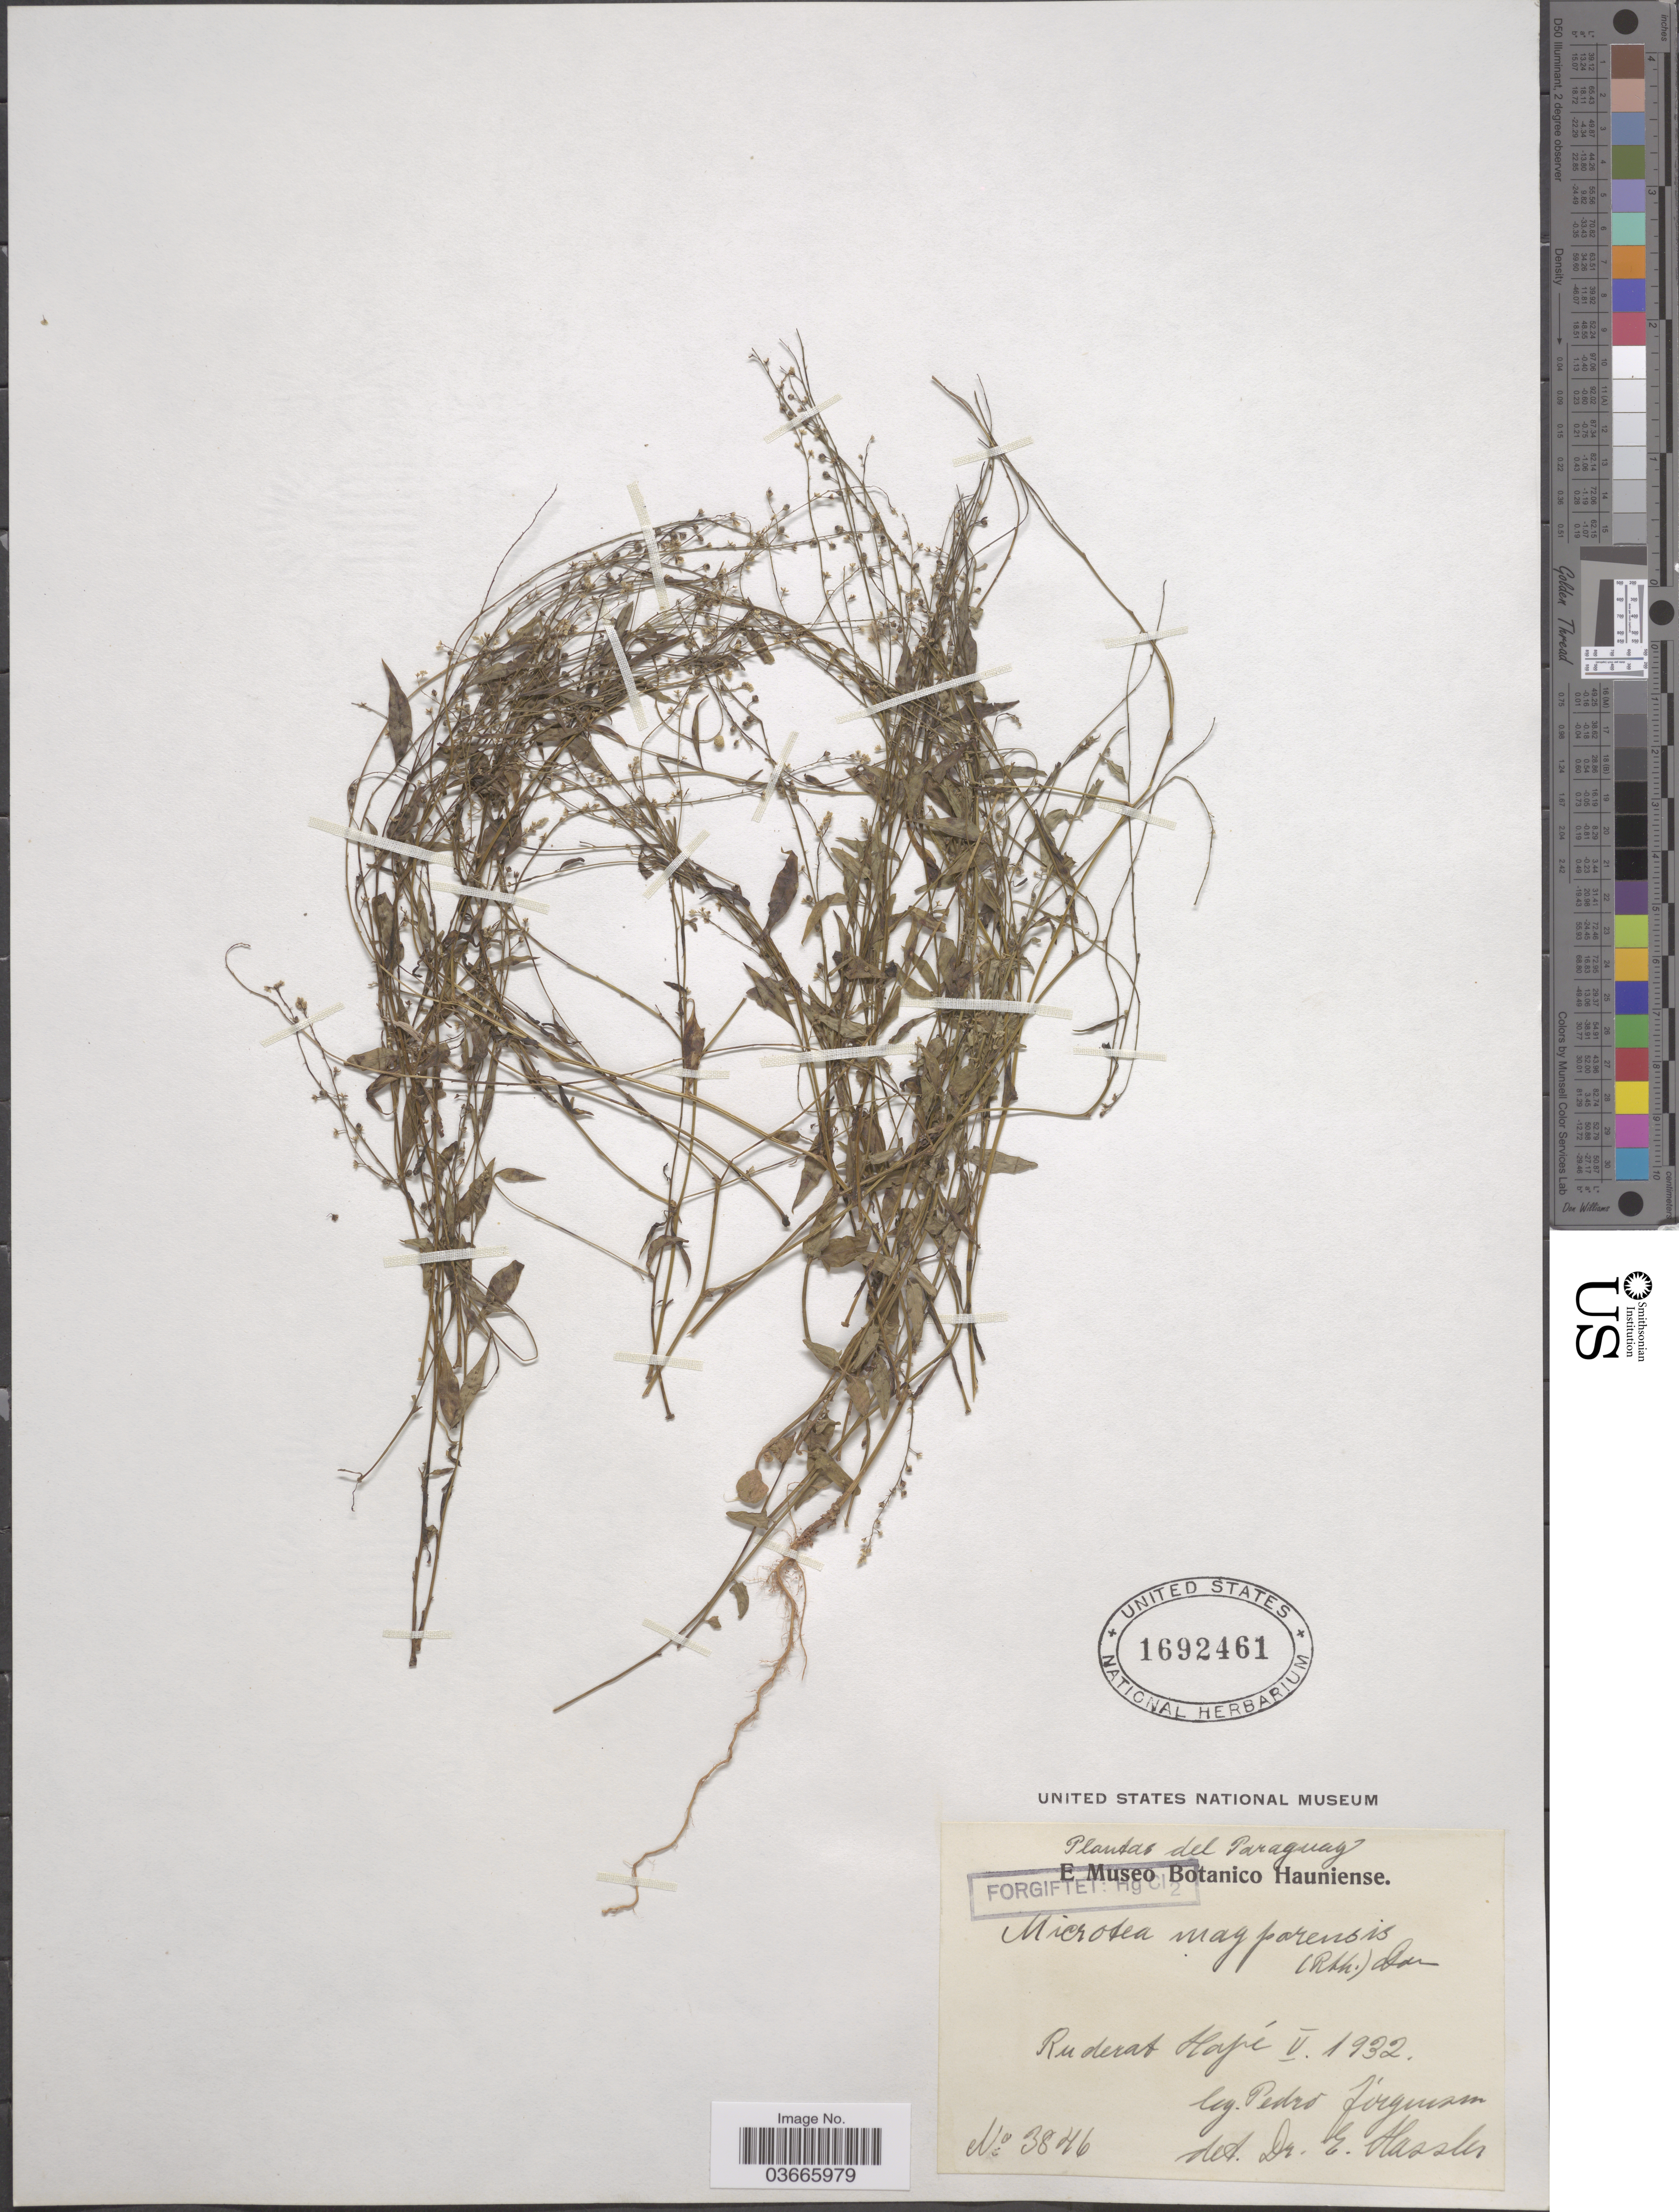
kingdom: Plantae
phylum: Tracheophyta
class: Magnoliopsida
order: Caryophyllales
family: Microteaceae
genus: Microtea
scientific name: Microtea maypurensis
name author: (Kunth) G. Don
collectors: P. Jörgensen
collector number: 3846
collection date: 1932-05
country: Paraguay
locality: Ruderat Itapé.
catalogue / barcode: US 1692461